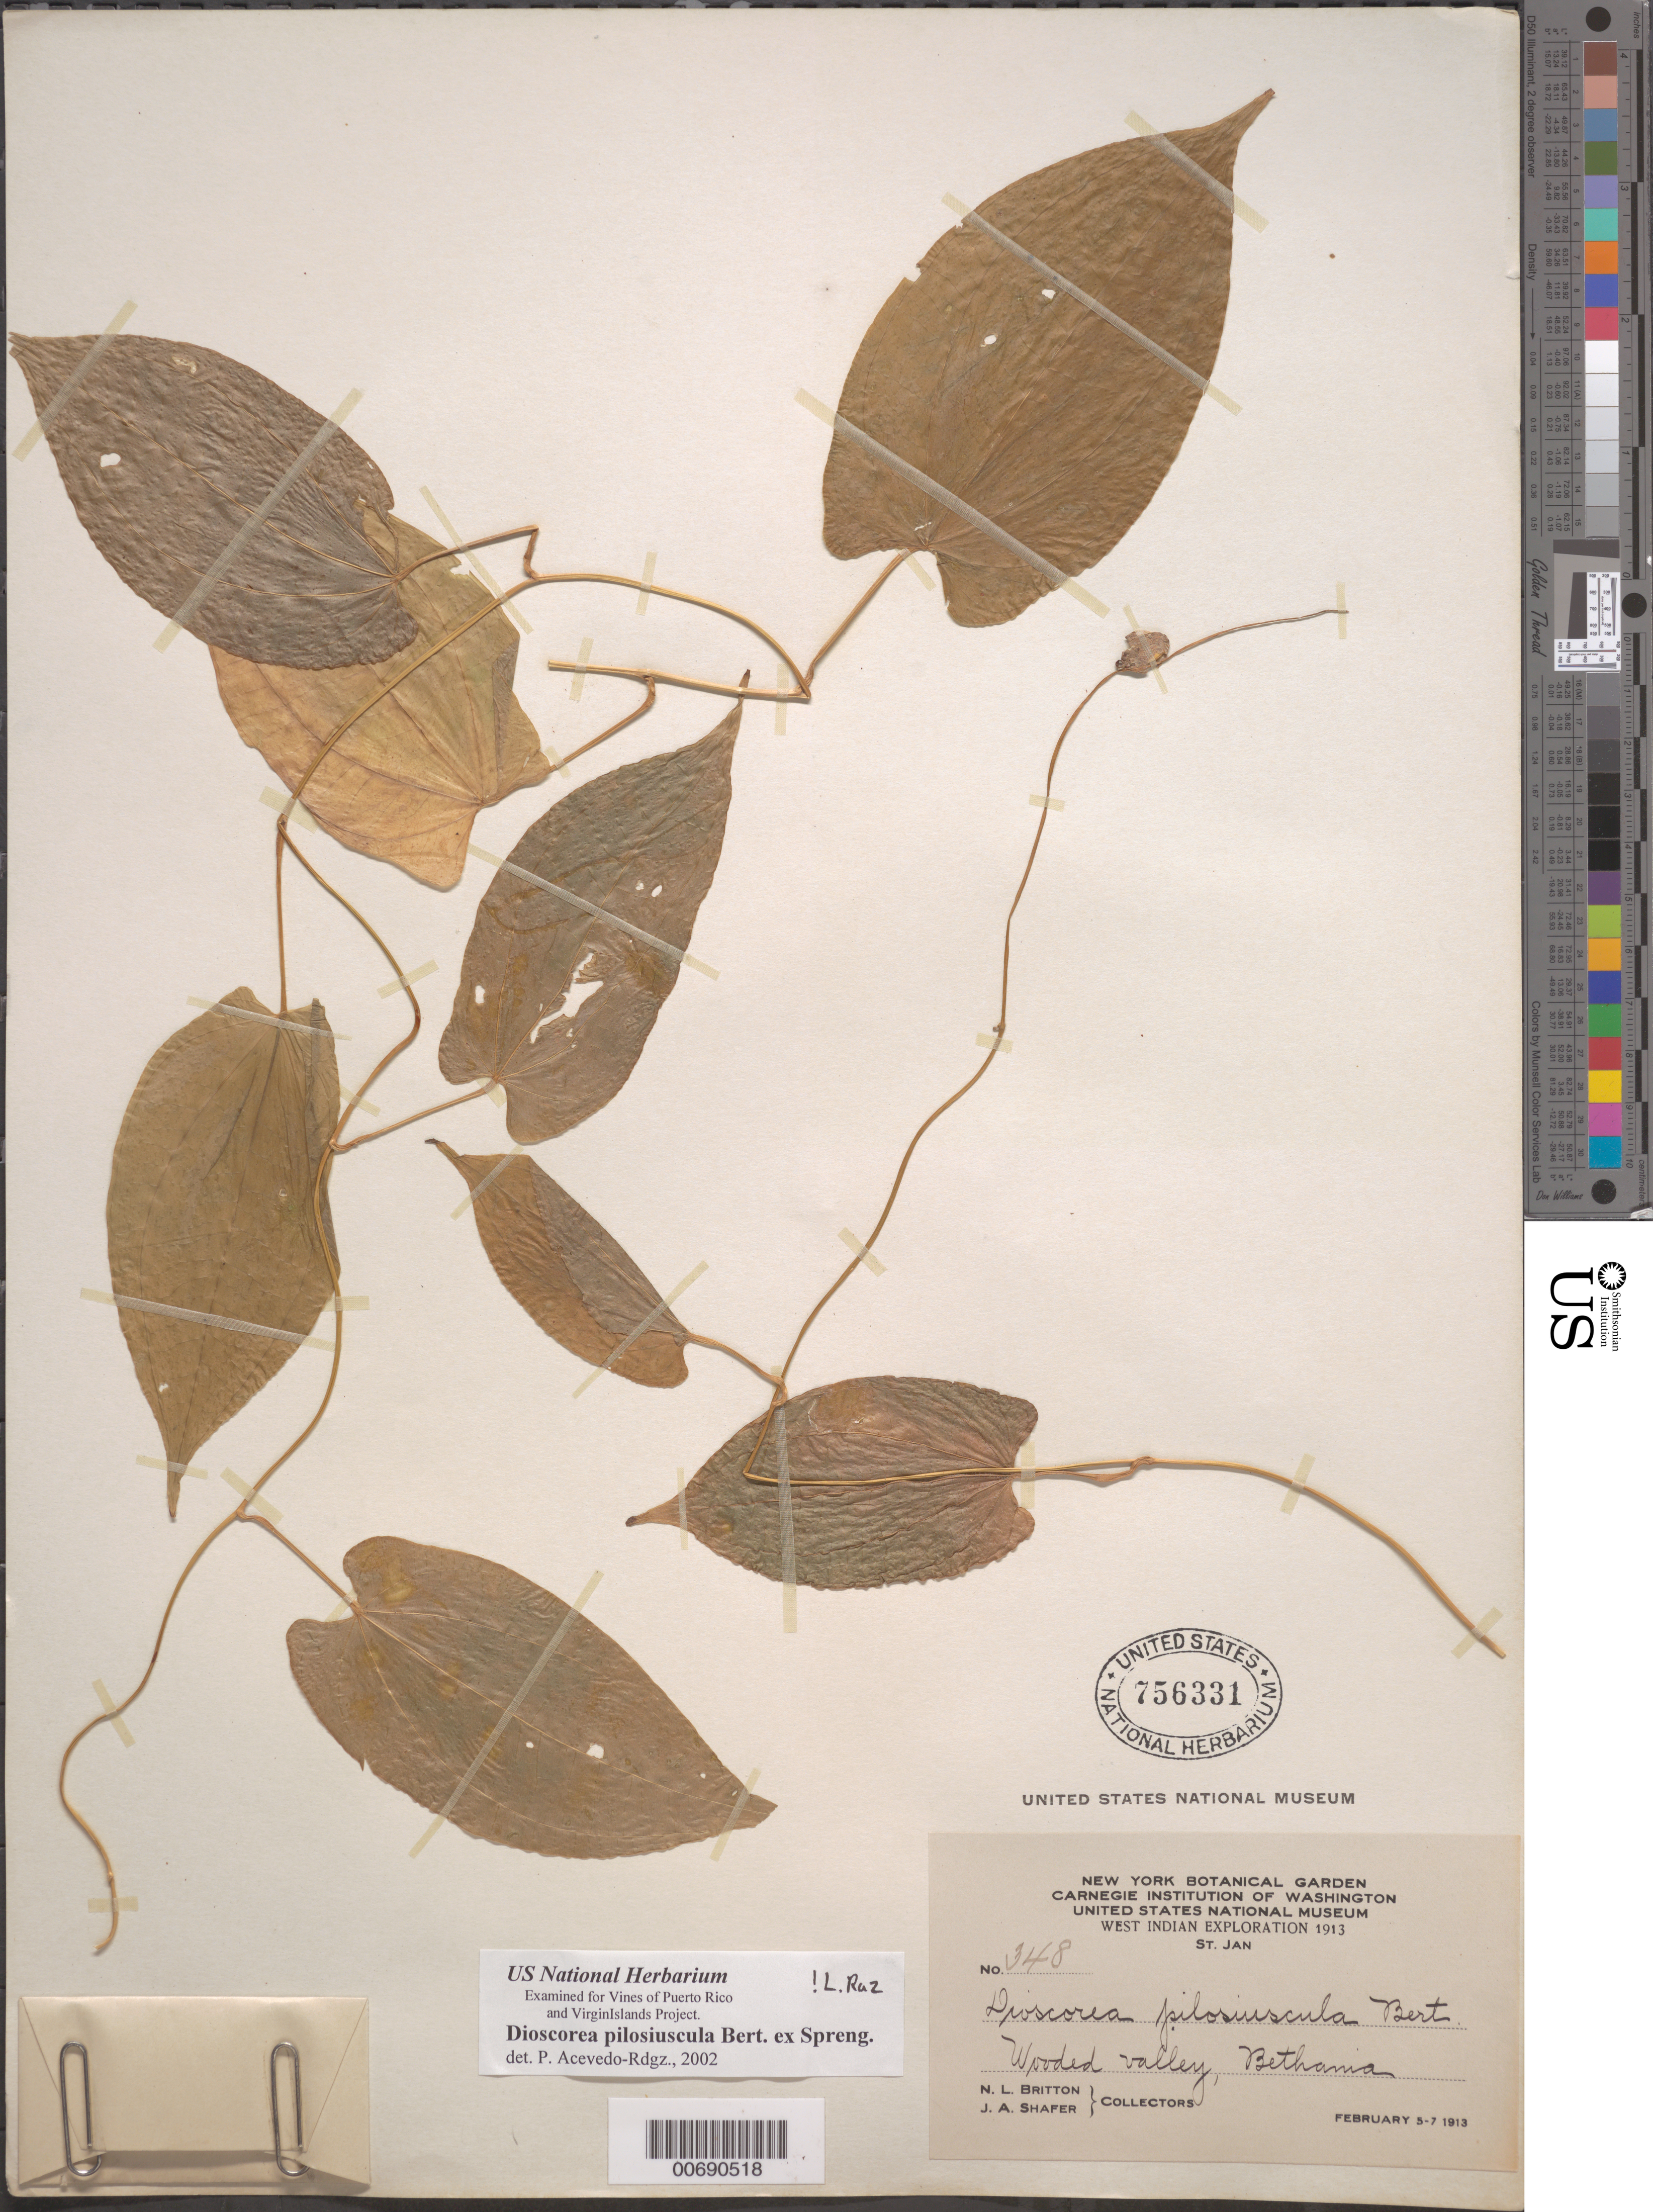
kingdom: Plantae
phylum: Tracheophyta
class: Liliopsida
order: Dioscoreales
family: Dioscoreaceae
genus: Dioscorea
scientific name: Dioscorea pilosiuscula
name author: Bertero ex Spreng.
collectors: N. Britton & J. A. Shafer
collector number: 348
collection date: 1913-02-05/1913-02-07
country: United States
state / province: Washington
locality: St. Jan. Wooded valley, Bethania.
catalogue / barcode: US 756331